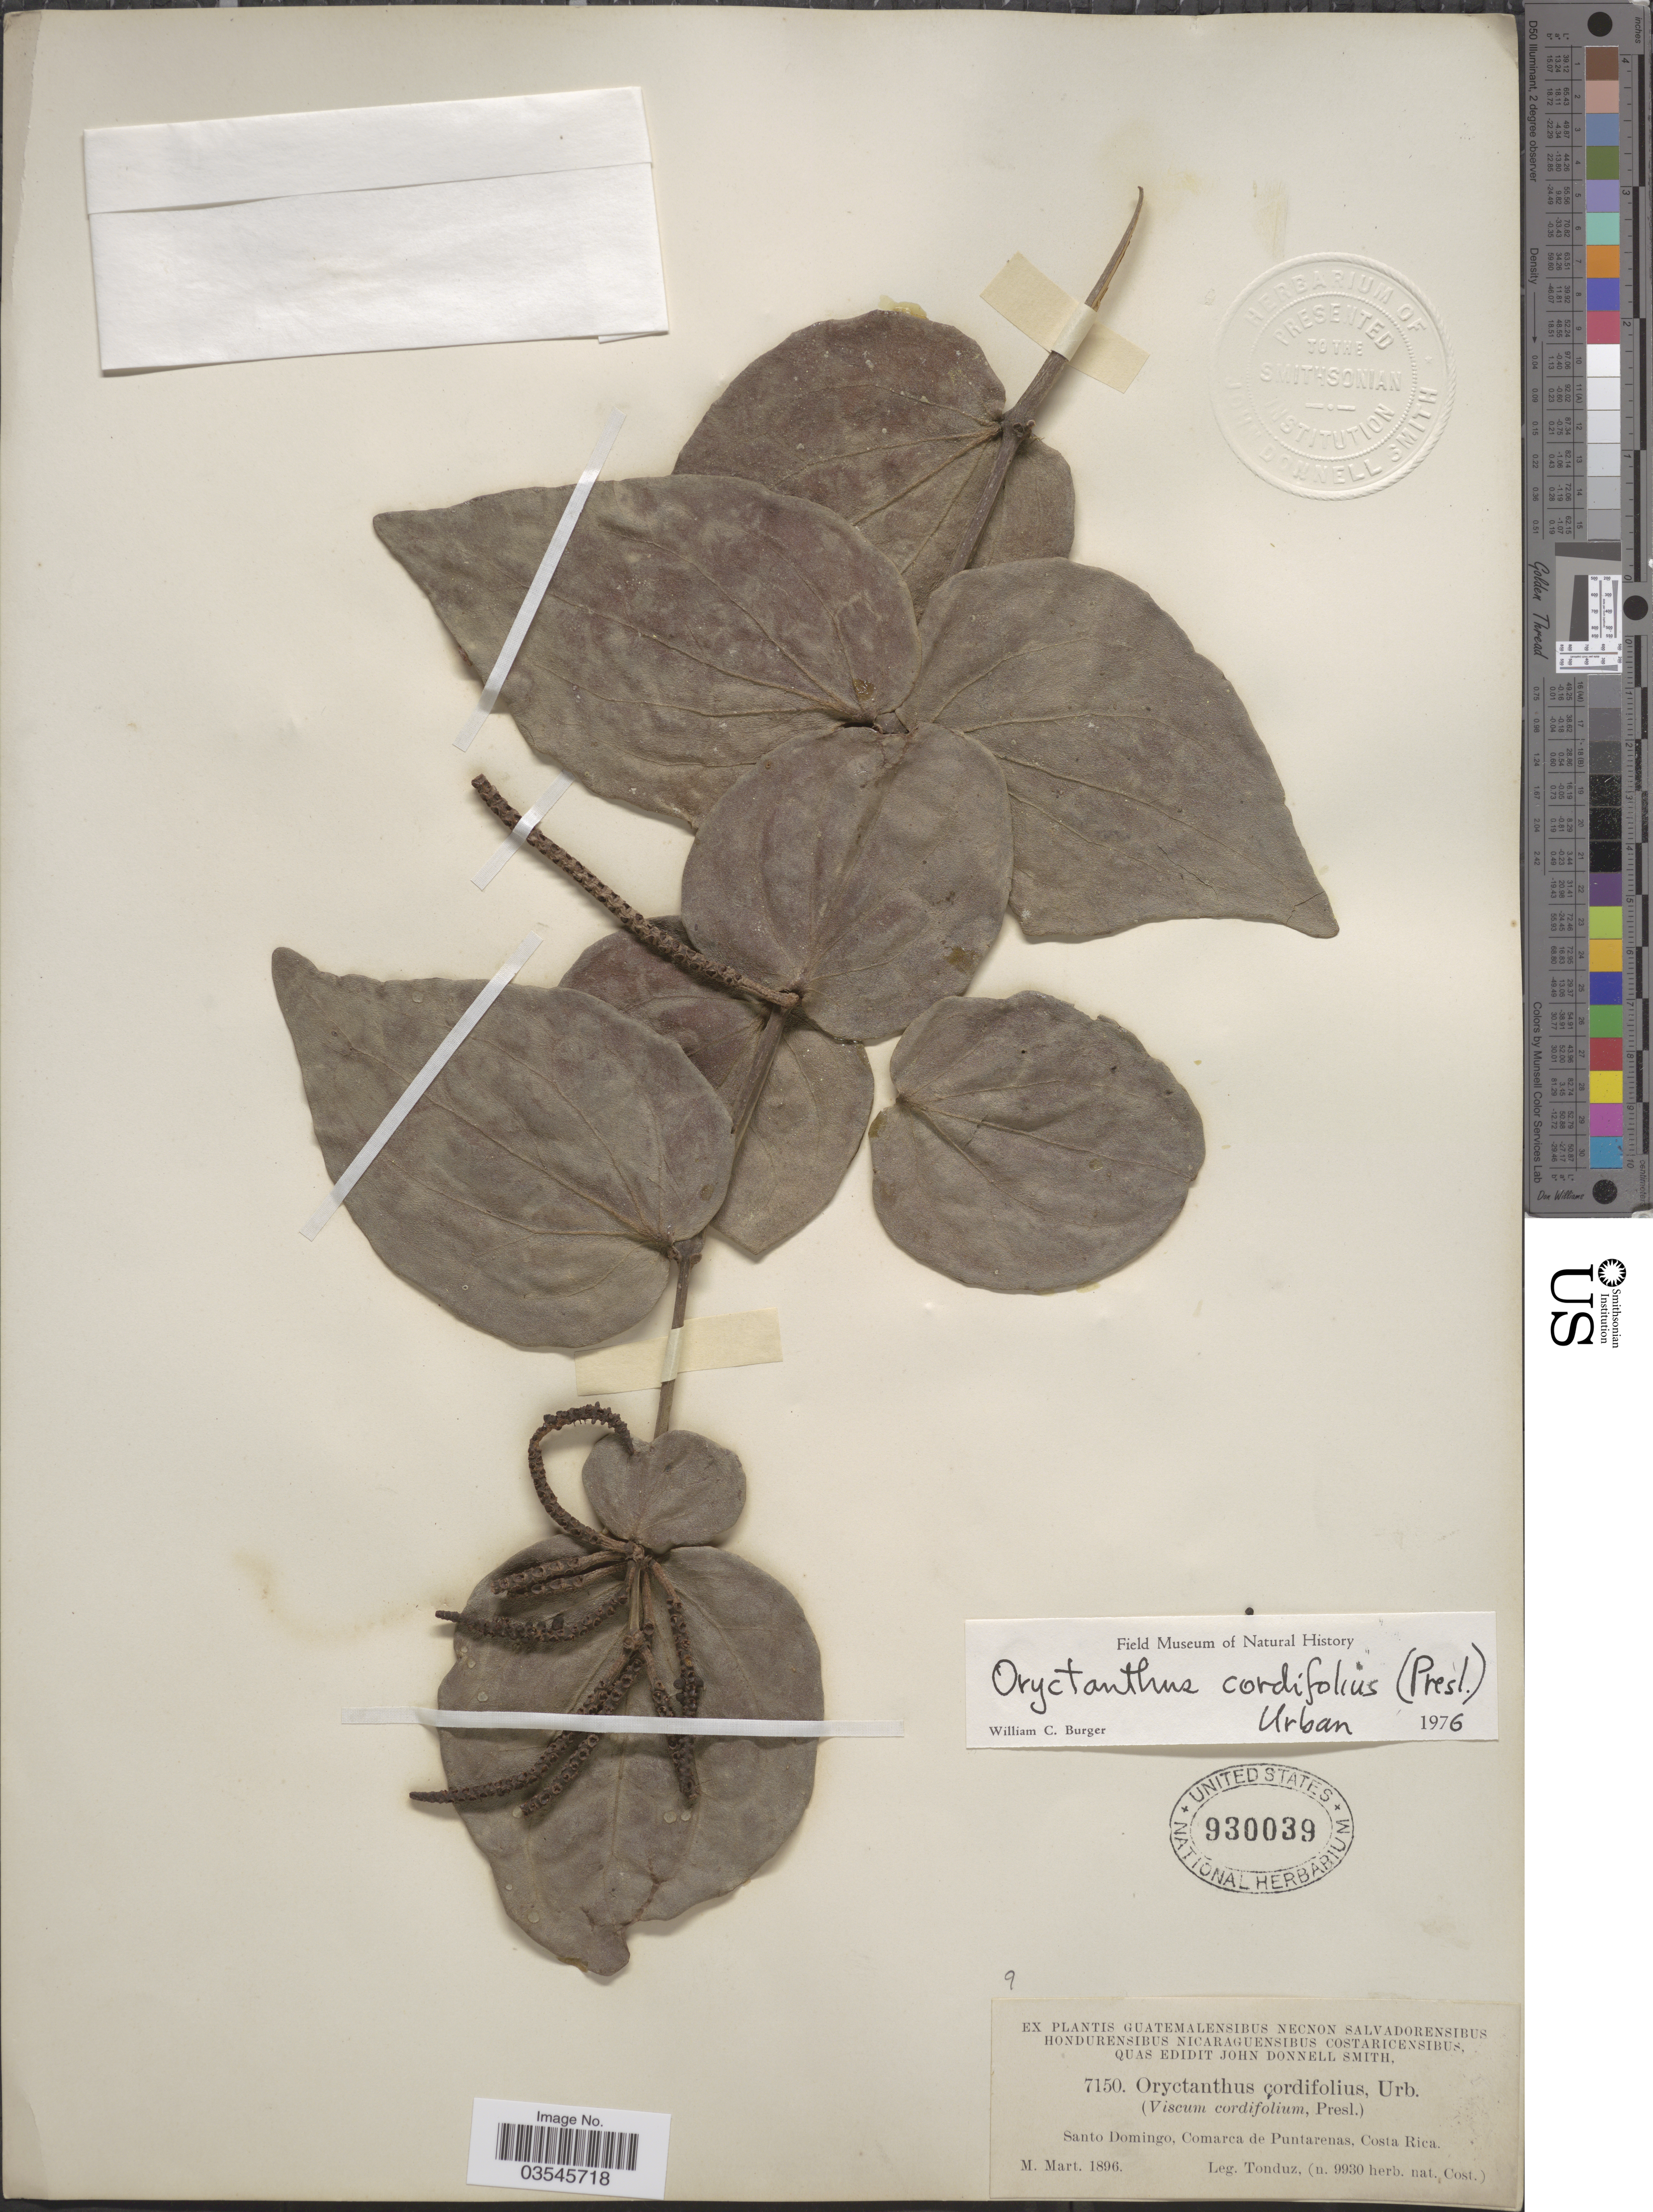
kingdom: Plantae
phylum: Tracheophyta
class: Magnoliopsida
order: Santalales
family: Loranthaceae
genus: Oryctanthus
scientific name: Oryctanthus cordifolius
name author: (C. Presl) Urb.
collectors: Tonduz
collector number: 7150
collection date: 1896-03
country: Costa Rica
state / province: Puntarenas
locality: Santo Domingo, Comarca de Puntarenas.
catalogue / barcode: US 930039